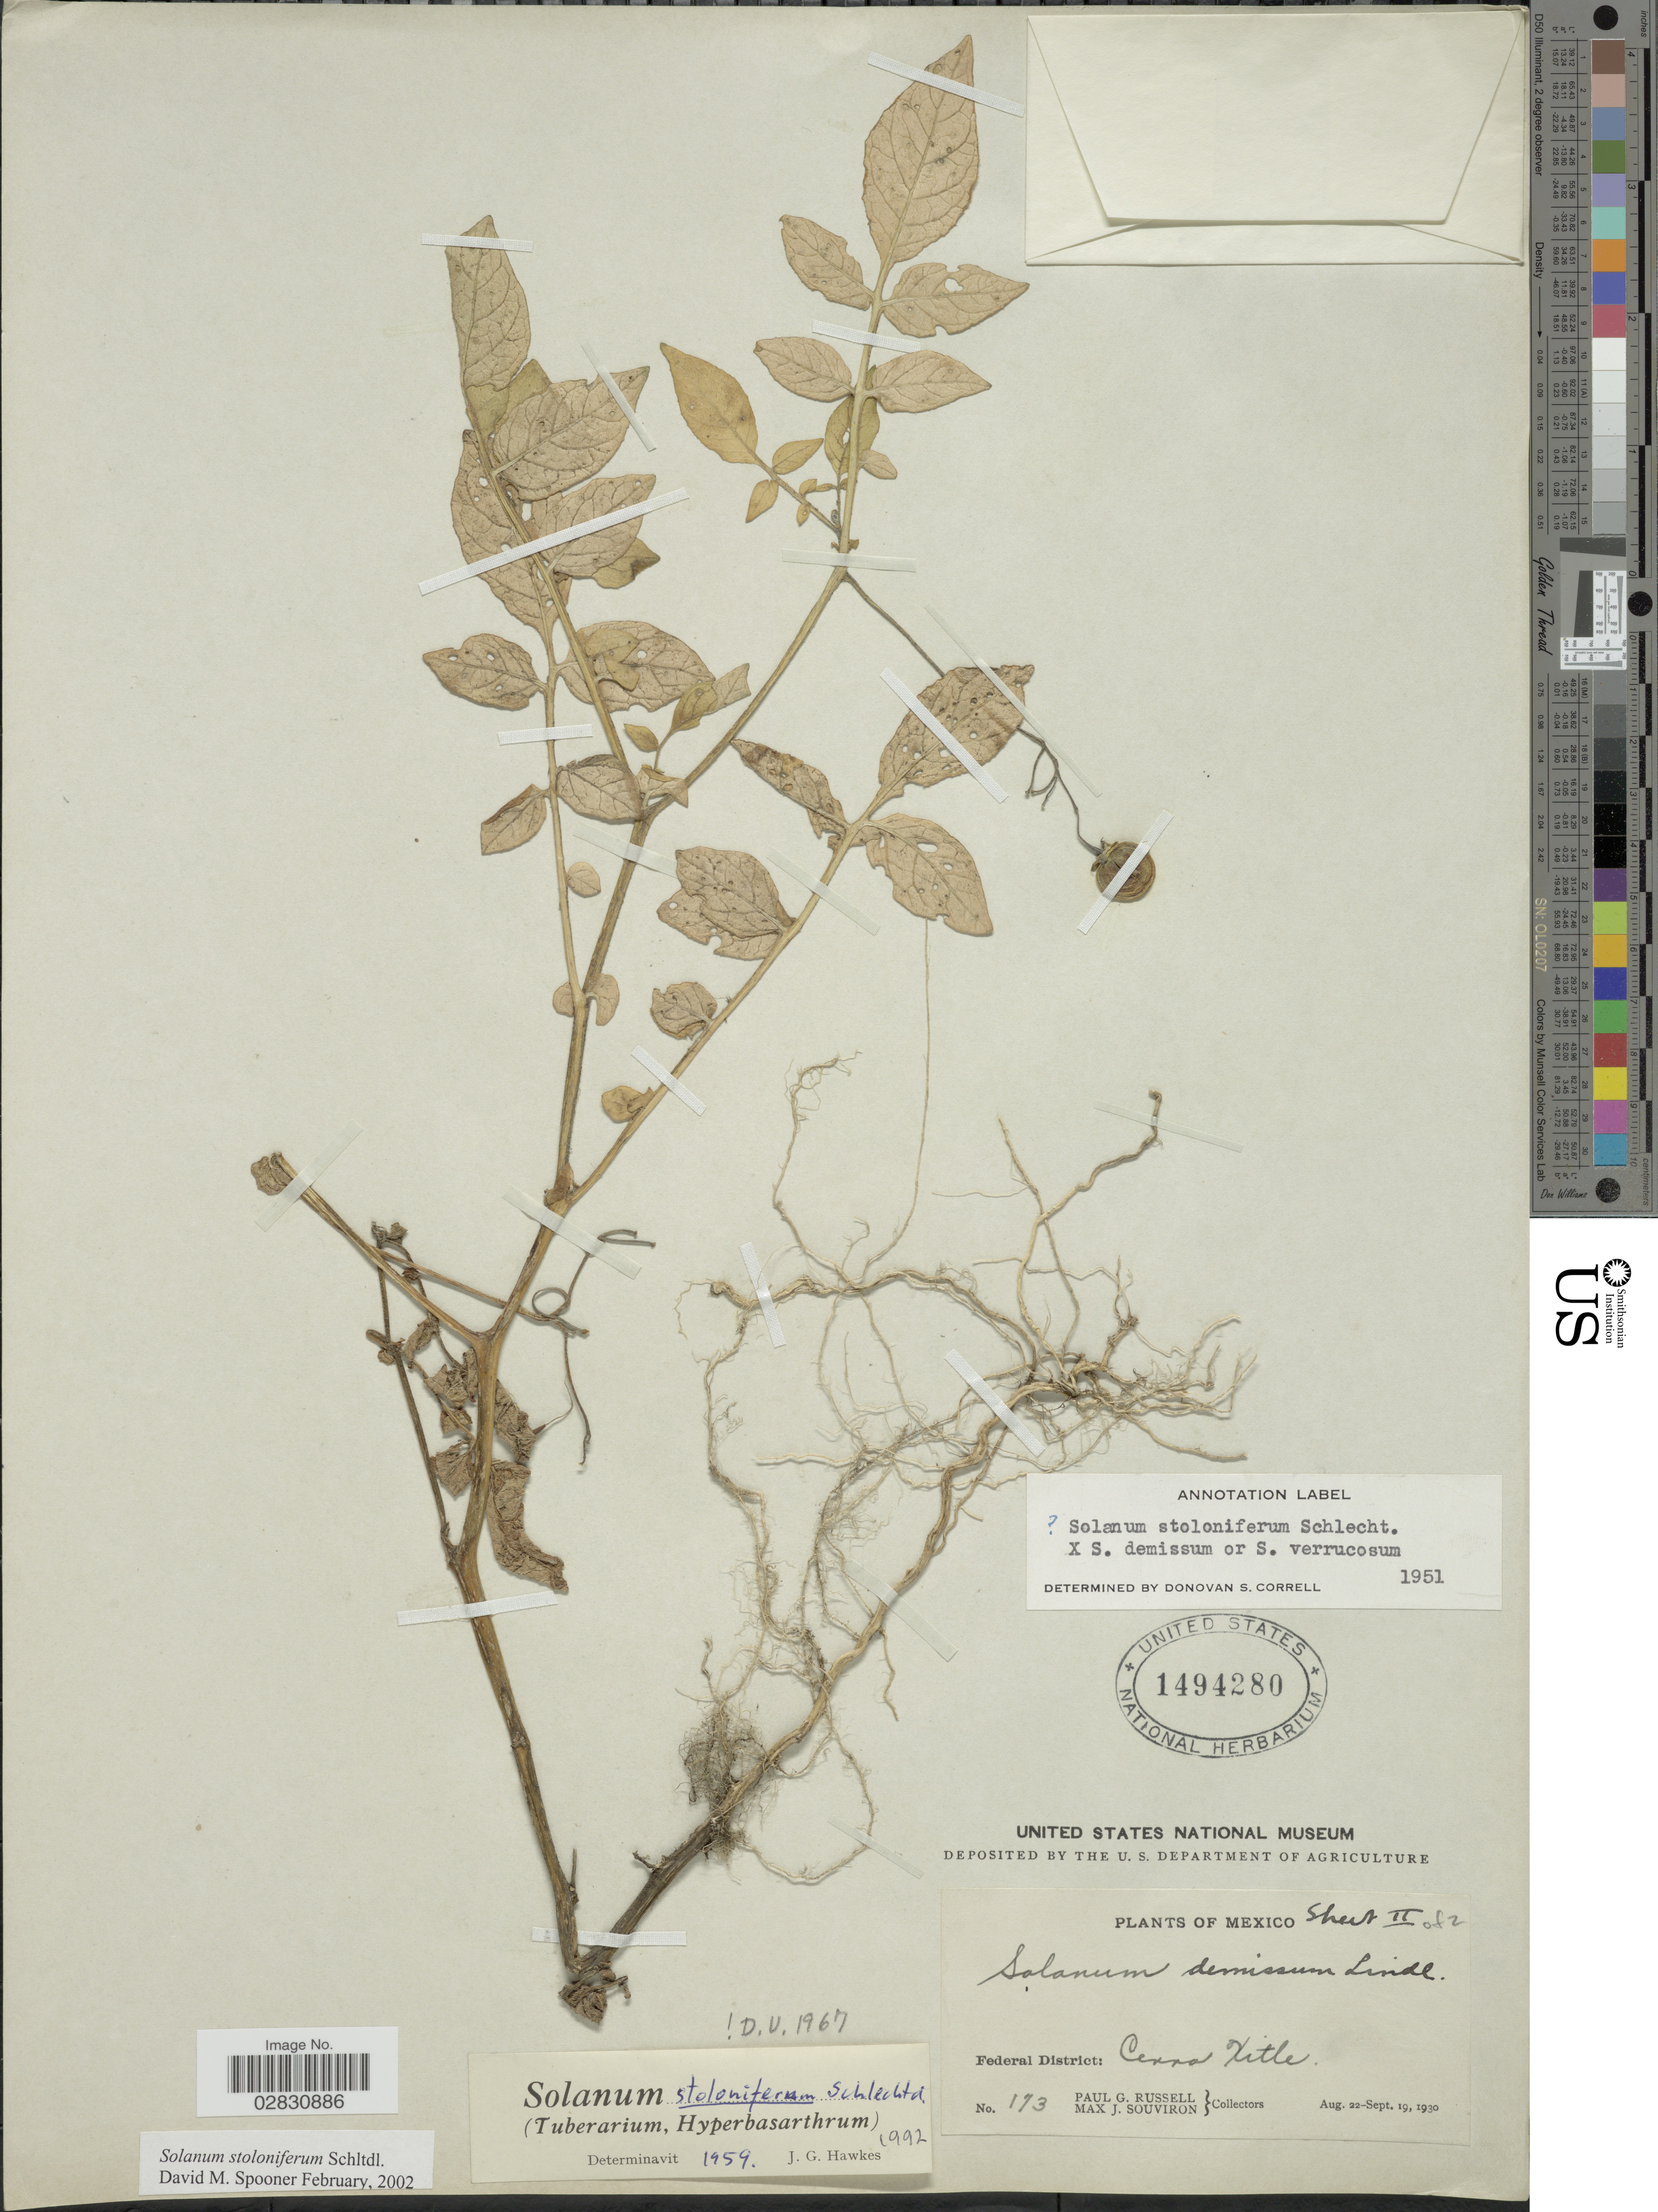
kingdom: Plantae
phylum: Tracheophyta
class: Magnoliopsida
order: Solanales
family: Solanaceae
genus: Solanum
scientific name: Solanum stoloniferum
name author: Schltdl. & Bouché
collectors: P. G. Russell & M. J. Souviron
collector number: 173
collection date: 1930-08-22/1930-09-19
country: Mexico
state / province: Distrito Federal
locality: Federal District: Cerro Xitle.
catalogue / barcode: US 1494280